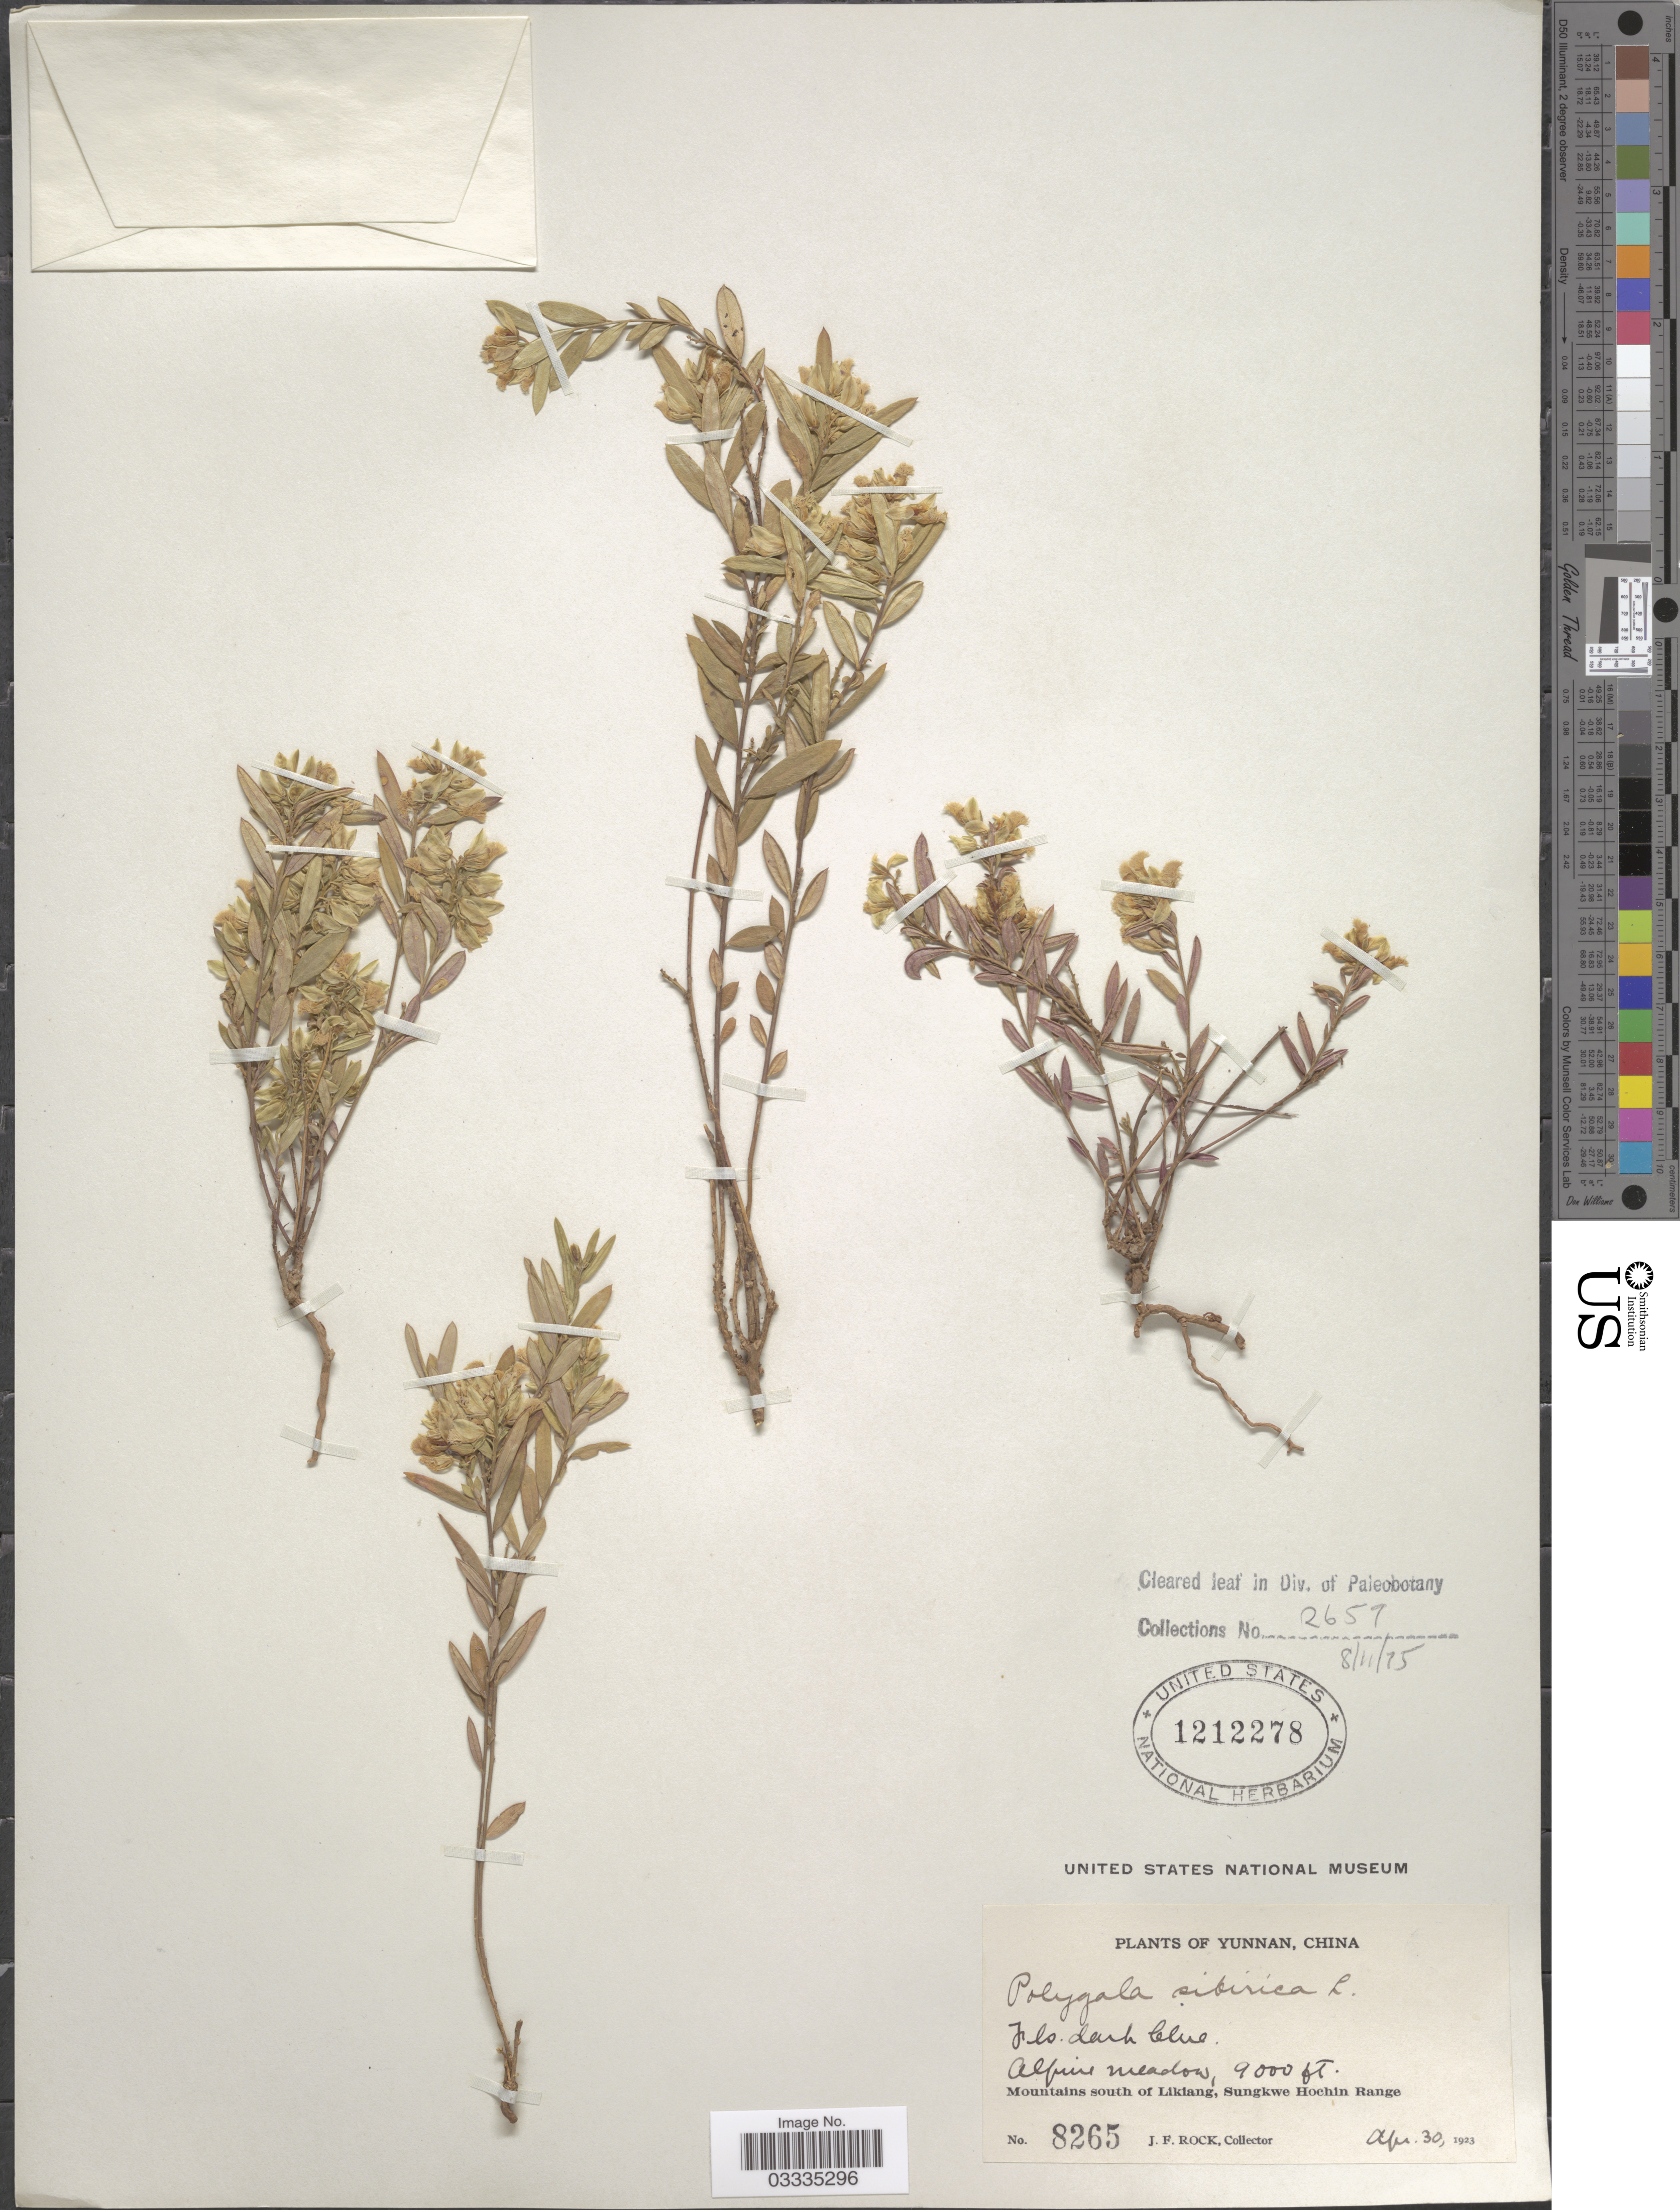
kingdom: Plantae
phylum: Tracheophyta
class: Magnoliopsida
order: Fabales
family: Polygalaceae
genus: Polygala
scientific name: Polygala sibirica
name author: L.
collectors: J. Rock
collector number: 8265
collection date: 1923-04-30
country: China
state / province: Yunnan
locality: Alpine meadows. Mountains south of Likiang, Sungkwe Hochin Range.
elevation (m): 2743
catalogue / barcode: US 1212278